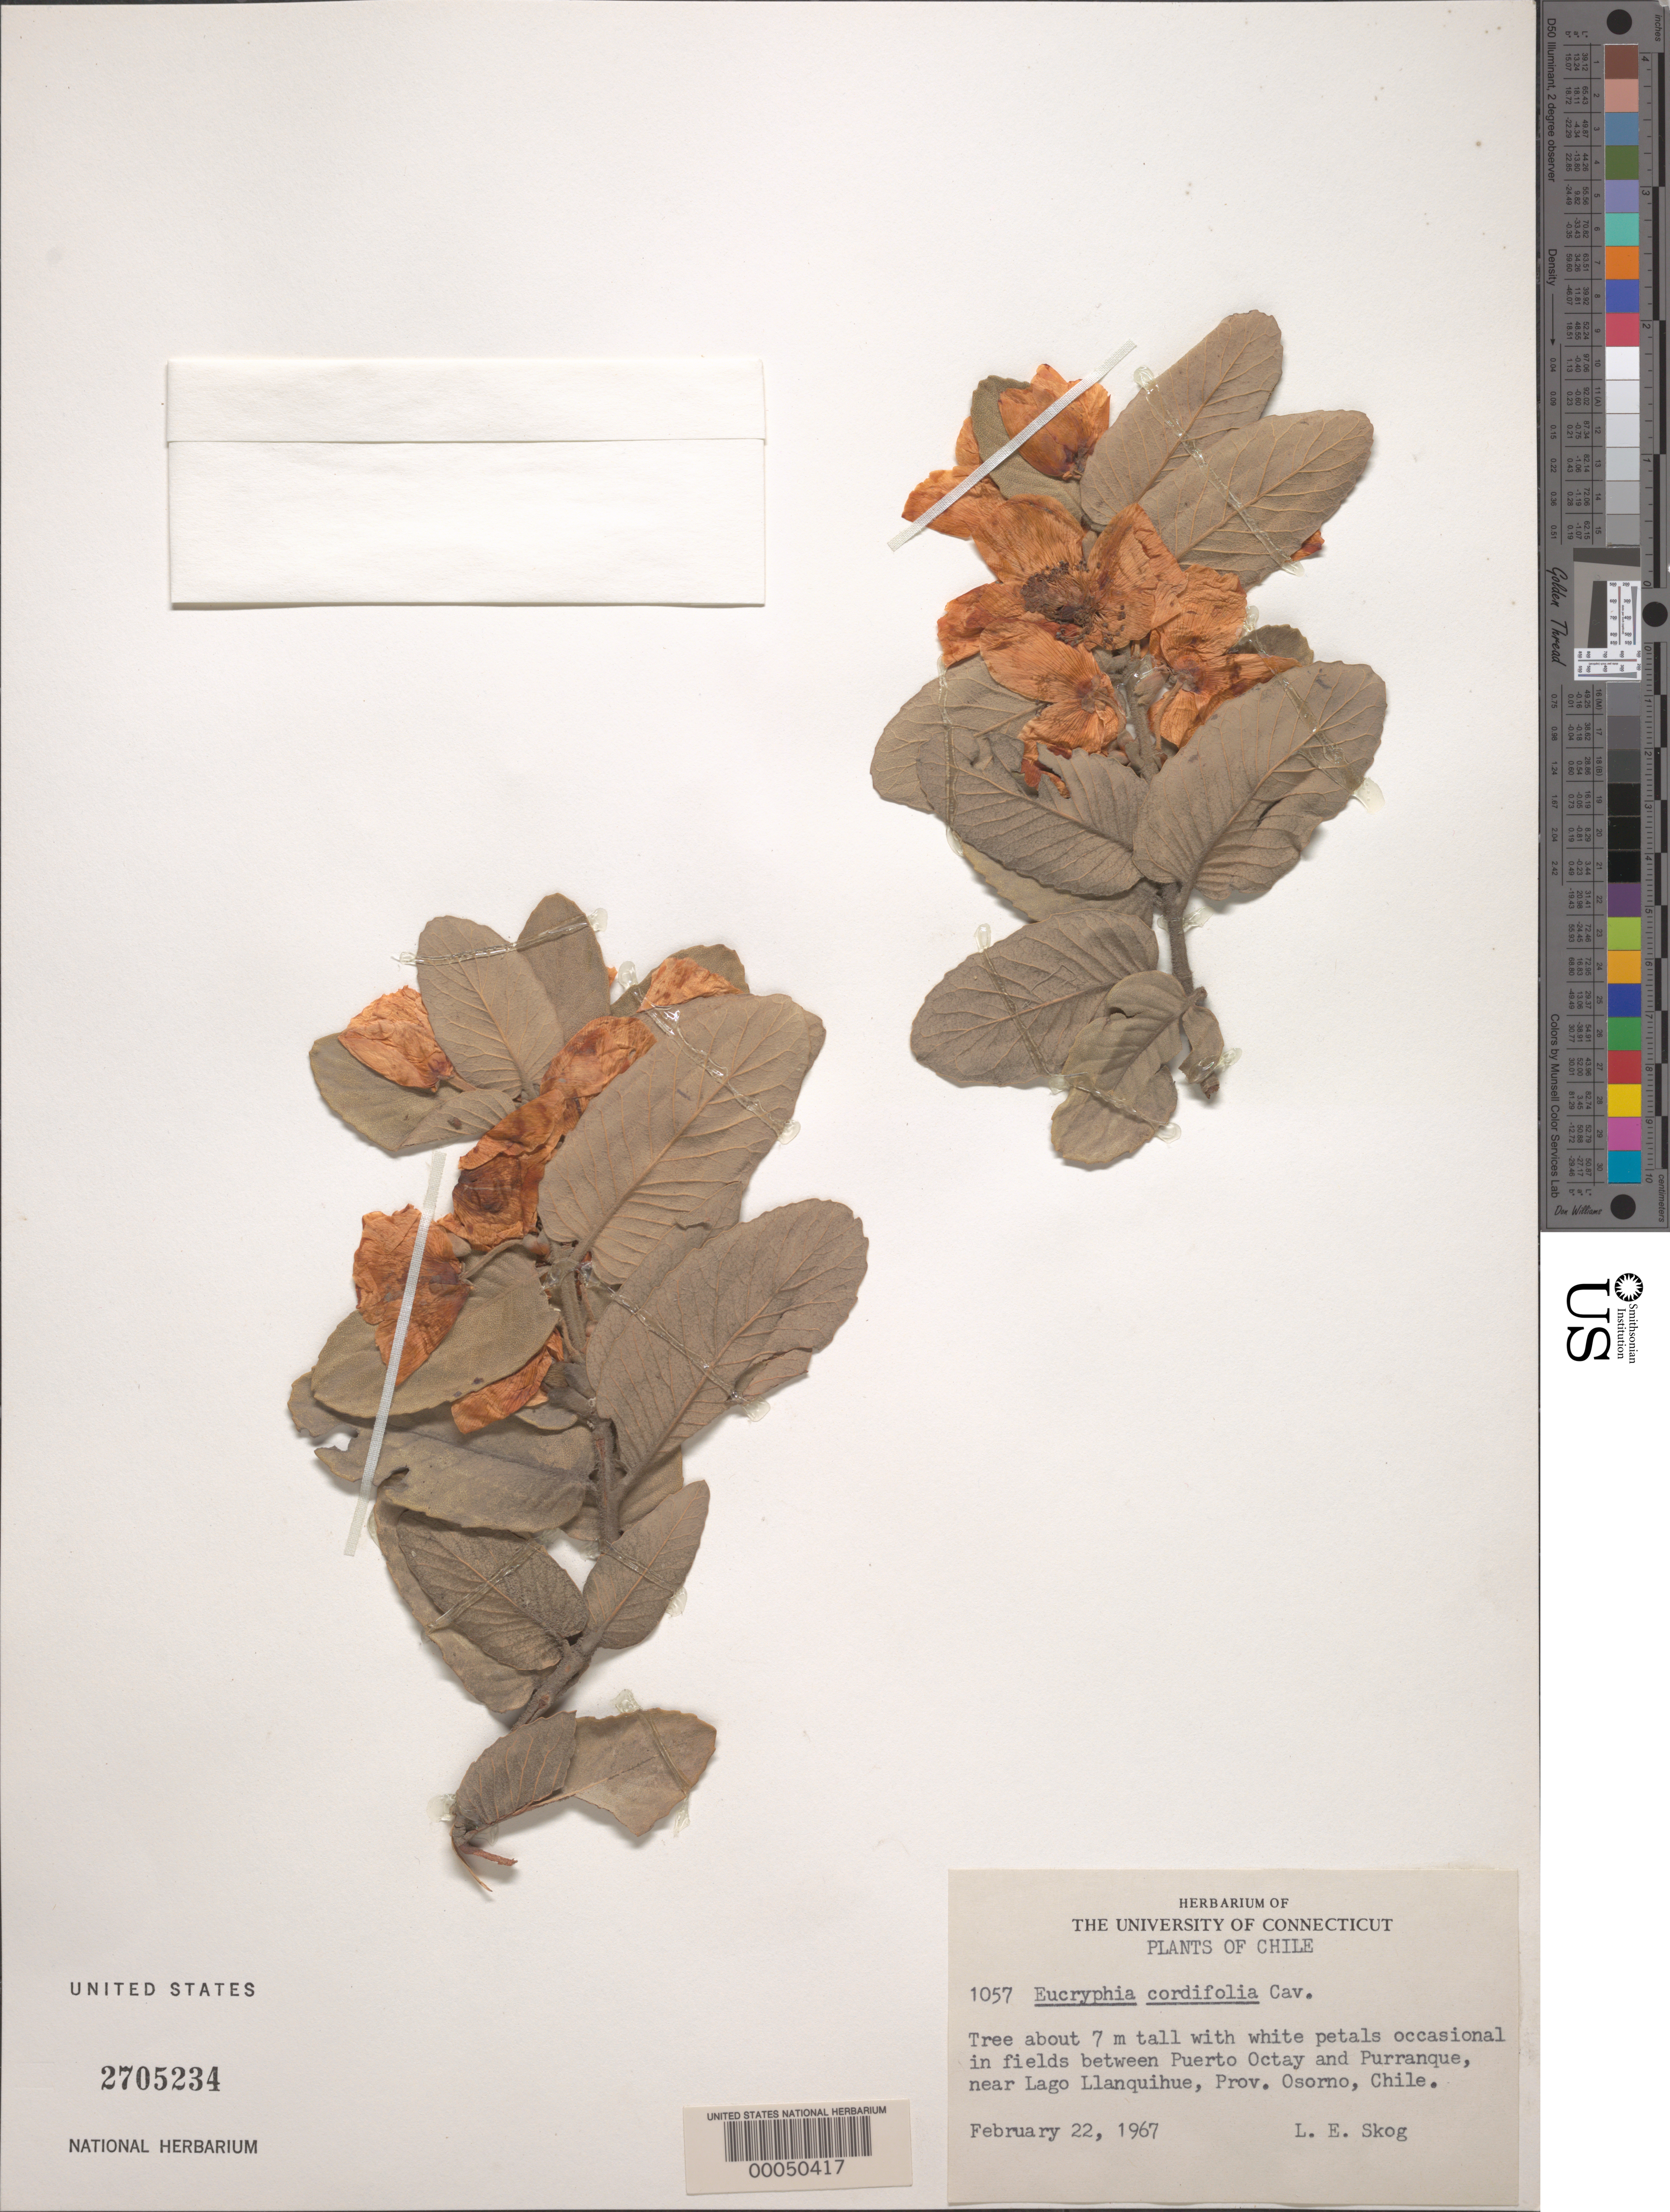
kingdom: Plantae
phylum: Tracheophyta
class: Magnoliopsida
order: Oxalidales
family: Cunoniaceae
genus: Eucryphia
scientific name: Eucryphia cordifolia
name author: Cav.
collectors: L. E. Skog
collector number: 1057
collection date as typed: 22 Feb 1967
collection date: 1967-02-22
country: Chile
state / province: Los Lagos (X)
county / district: Osorno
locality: In fields between puerto octay and purranque, near lago llanquih ue.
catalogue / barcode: US 2705234